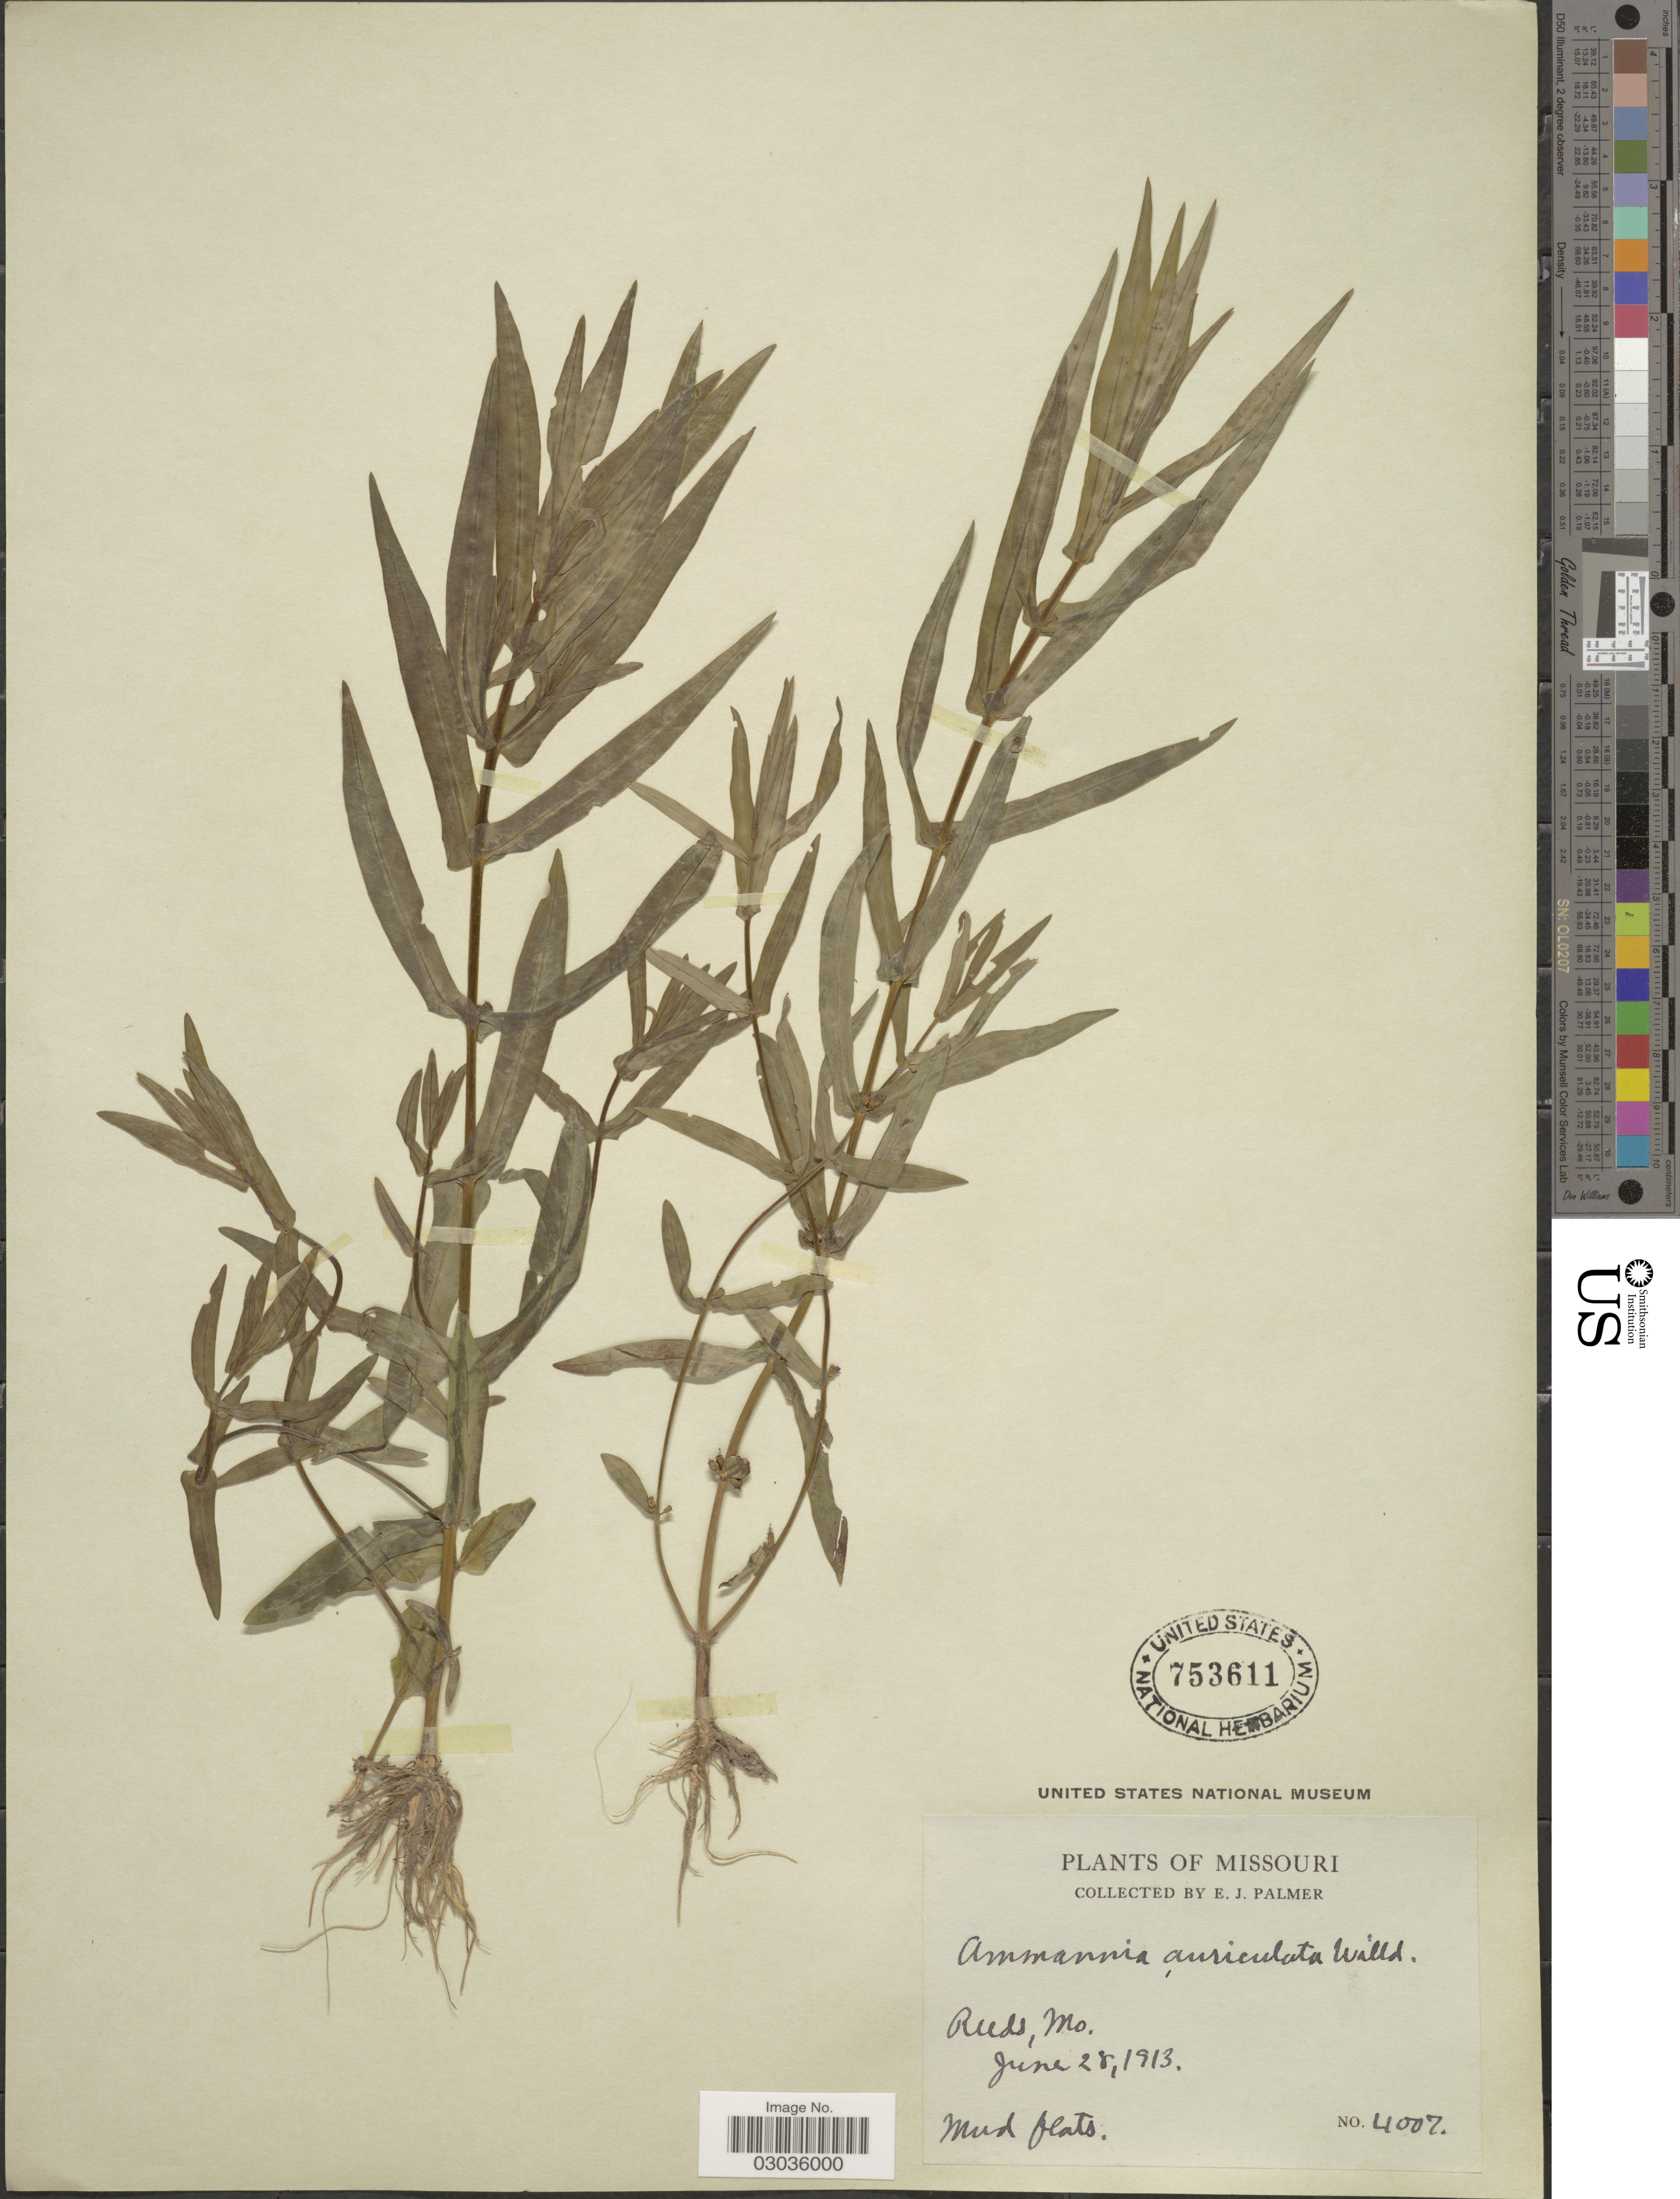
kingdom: Plantae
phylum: Tracheophyta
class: Magnoliopsida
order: Myrtales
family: Lythraceae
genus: Ammannia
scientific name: Ammannia auriculata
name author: Willd.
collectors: E. J. Palmer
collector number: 4007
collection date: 1913-06-28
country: United States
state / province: Missouri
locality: Reeds.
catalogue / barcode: US 753611